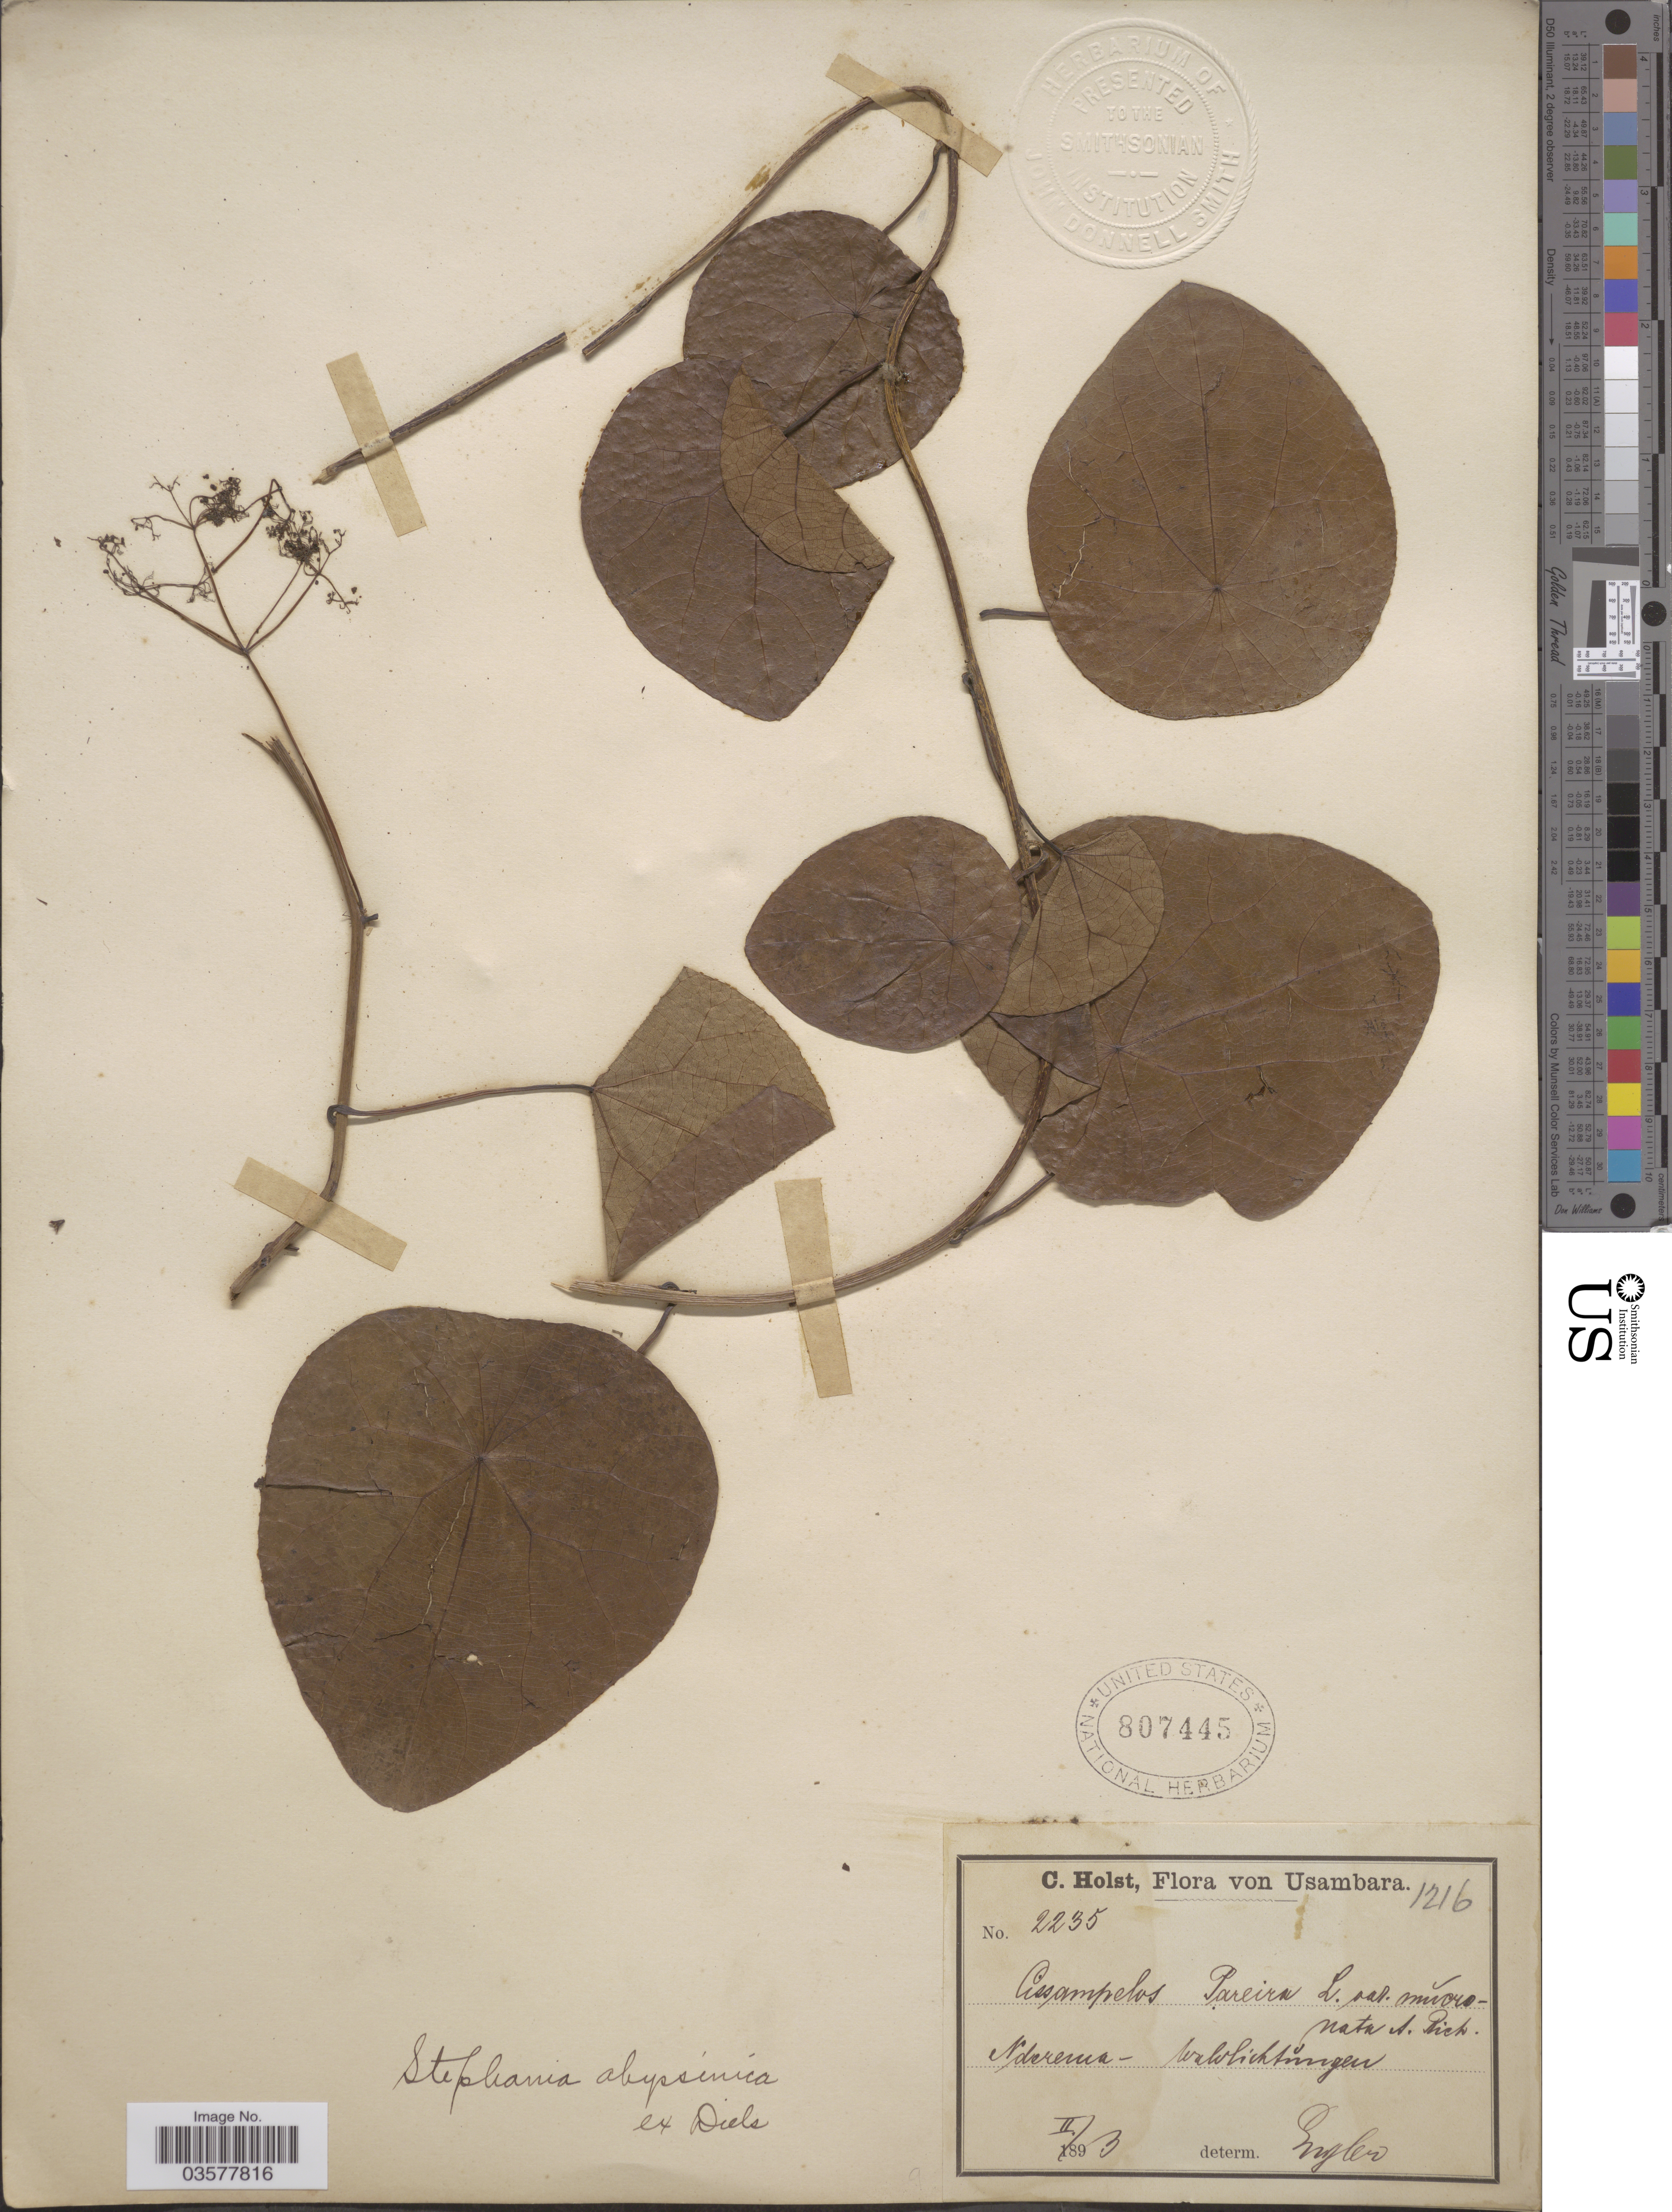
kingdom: Plantae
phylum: Tracheophyta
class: Magnoliopsida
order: Ranunculales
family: Menispermaceae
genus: Stephania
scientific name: Stephania abyssinica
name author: (Quart.-Dill. & A. Rich.) Walp.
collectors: C. H. Holst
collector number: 2235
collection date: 1893-02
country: Tanzania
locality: Usambara. Nderema.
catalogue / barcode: US 807445